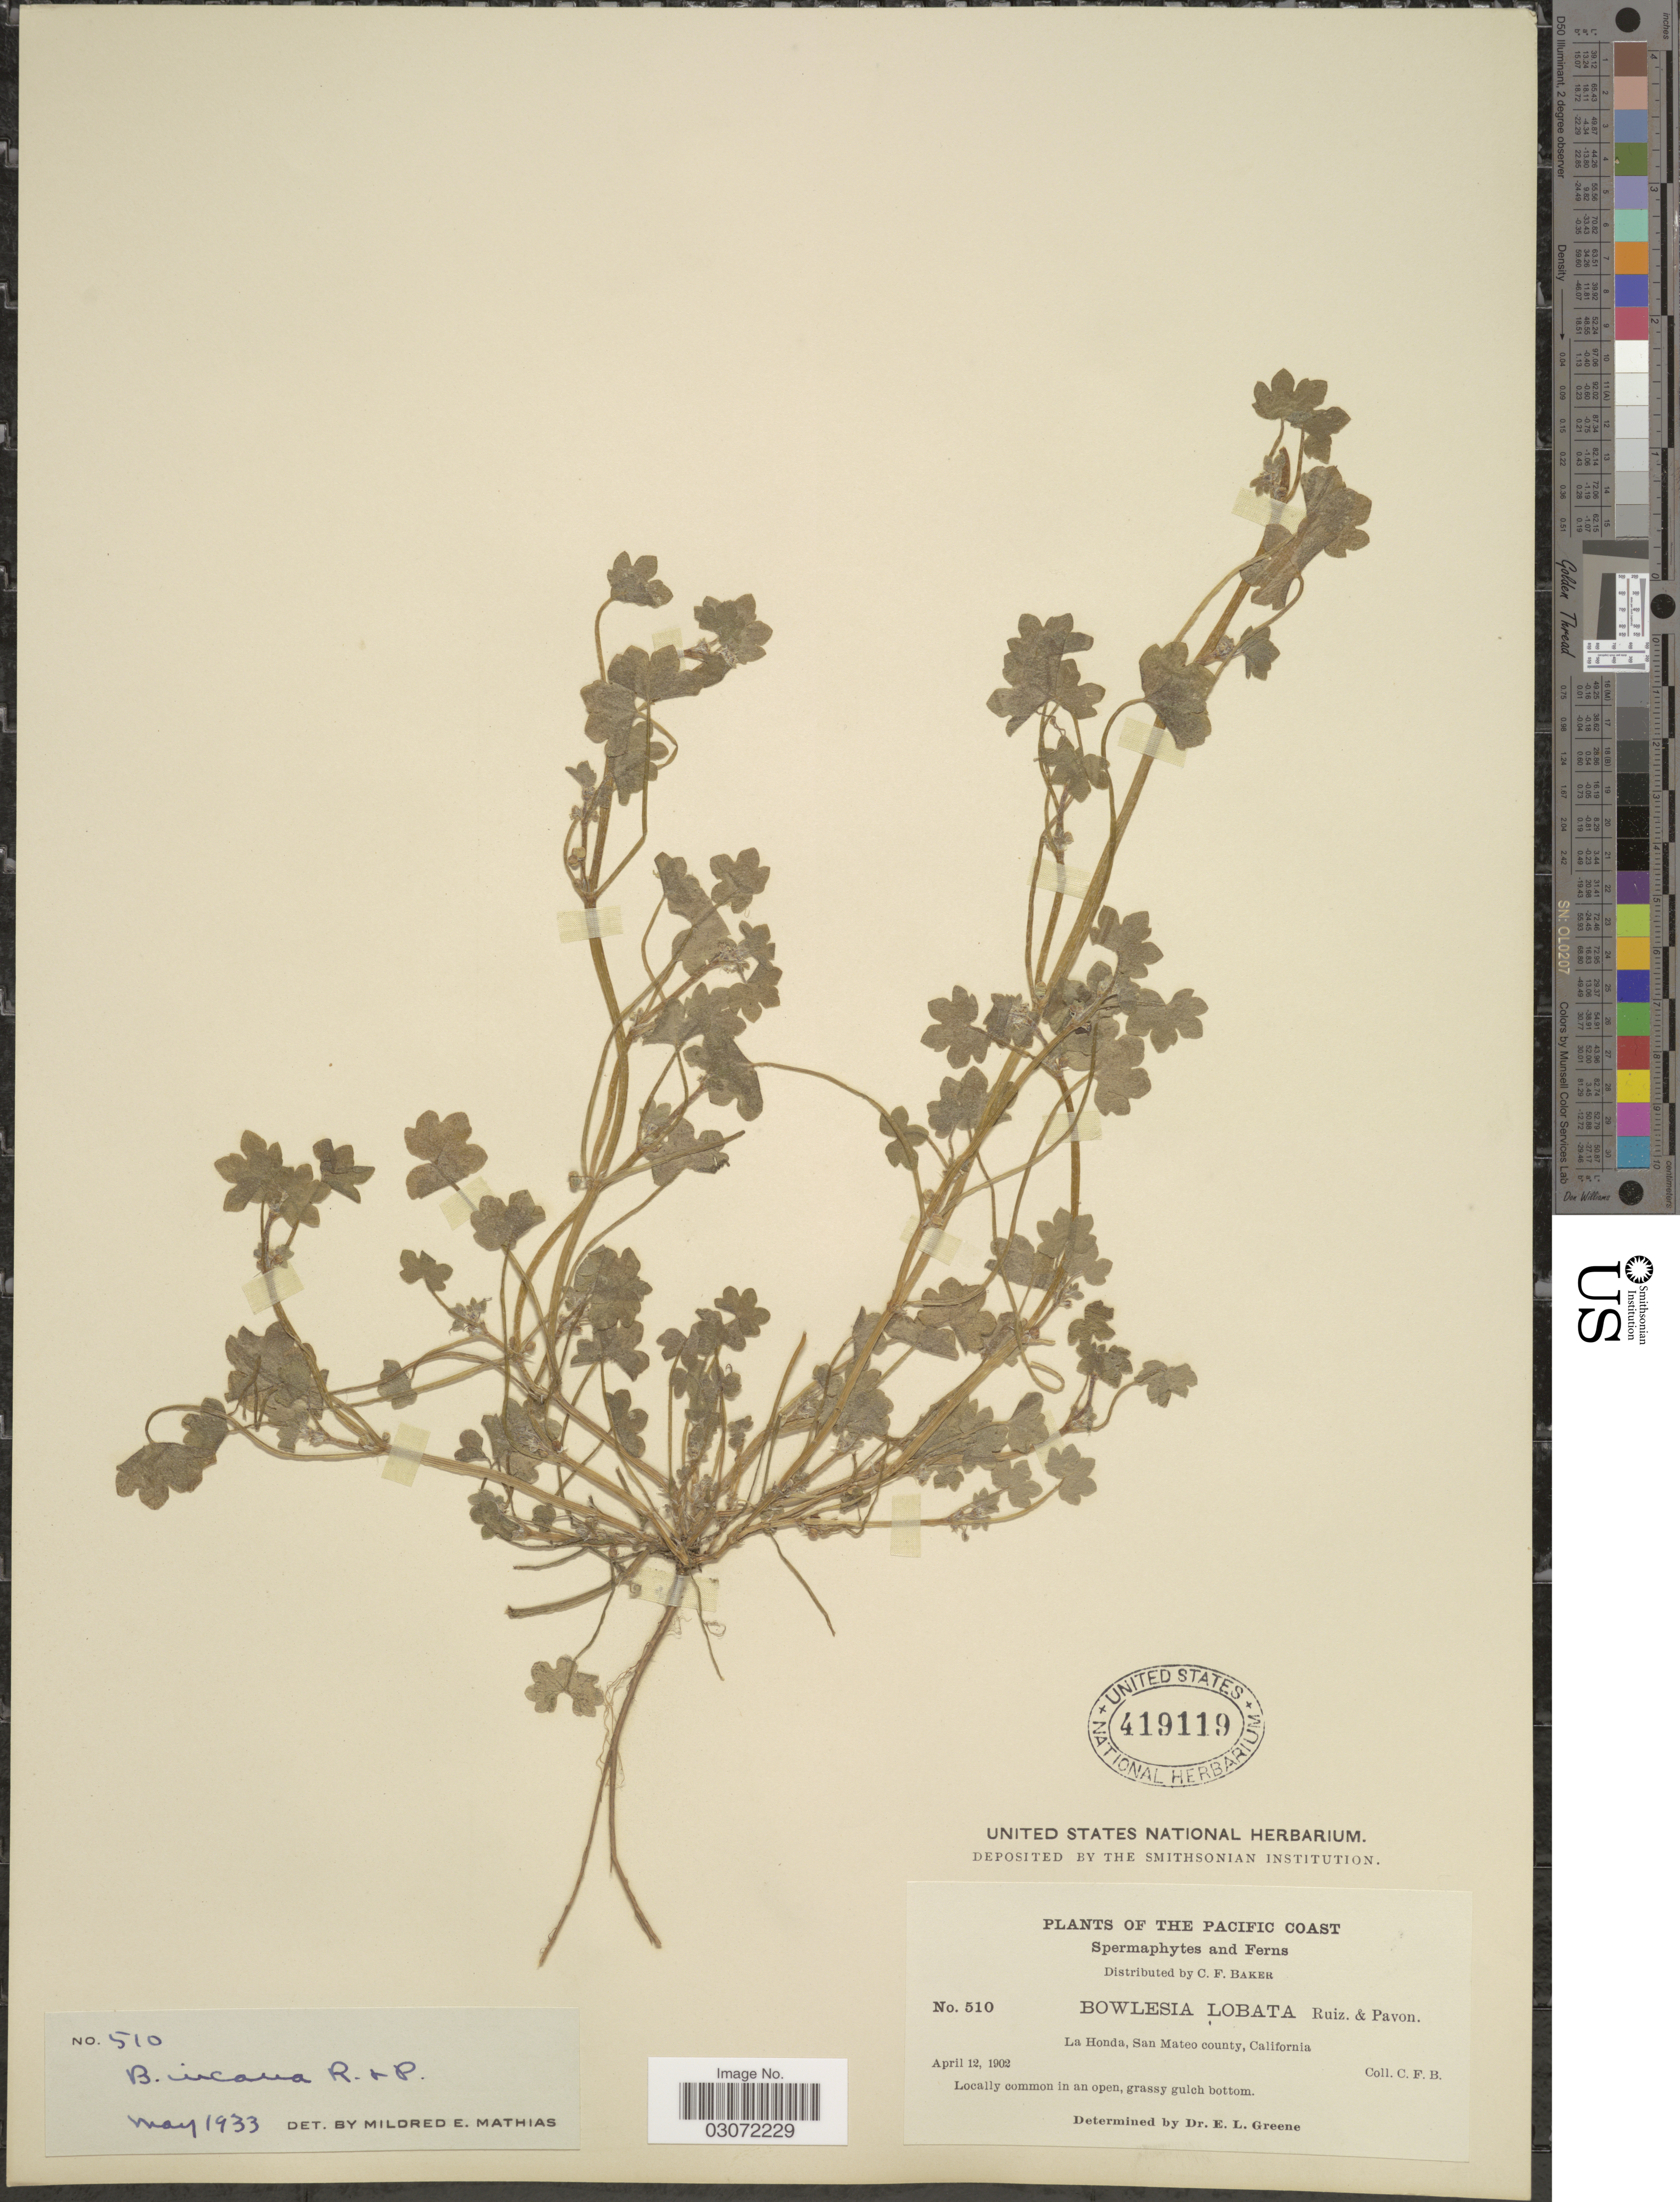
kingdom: Plantae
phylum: Tracheophyta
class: Magnoliopsida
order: Apiales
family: Apiaceae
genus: Bowlesia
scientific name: Bowlesia incana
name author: Ruiz & Pav.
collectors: C. F. Baker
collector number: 510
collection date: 1902-04-12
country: United States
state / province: California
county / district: San Mateo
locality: Pacific Coast. La Honda, San Mateo county.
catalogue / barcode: US 419119